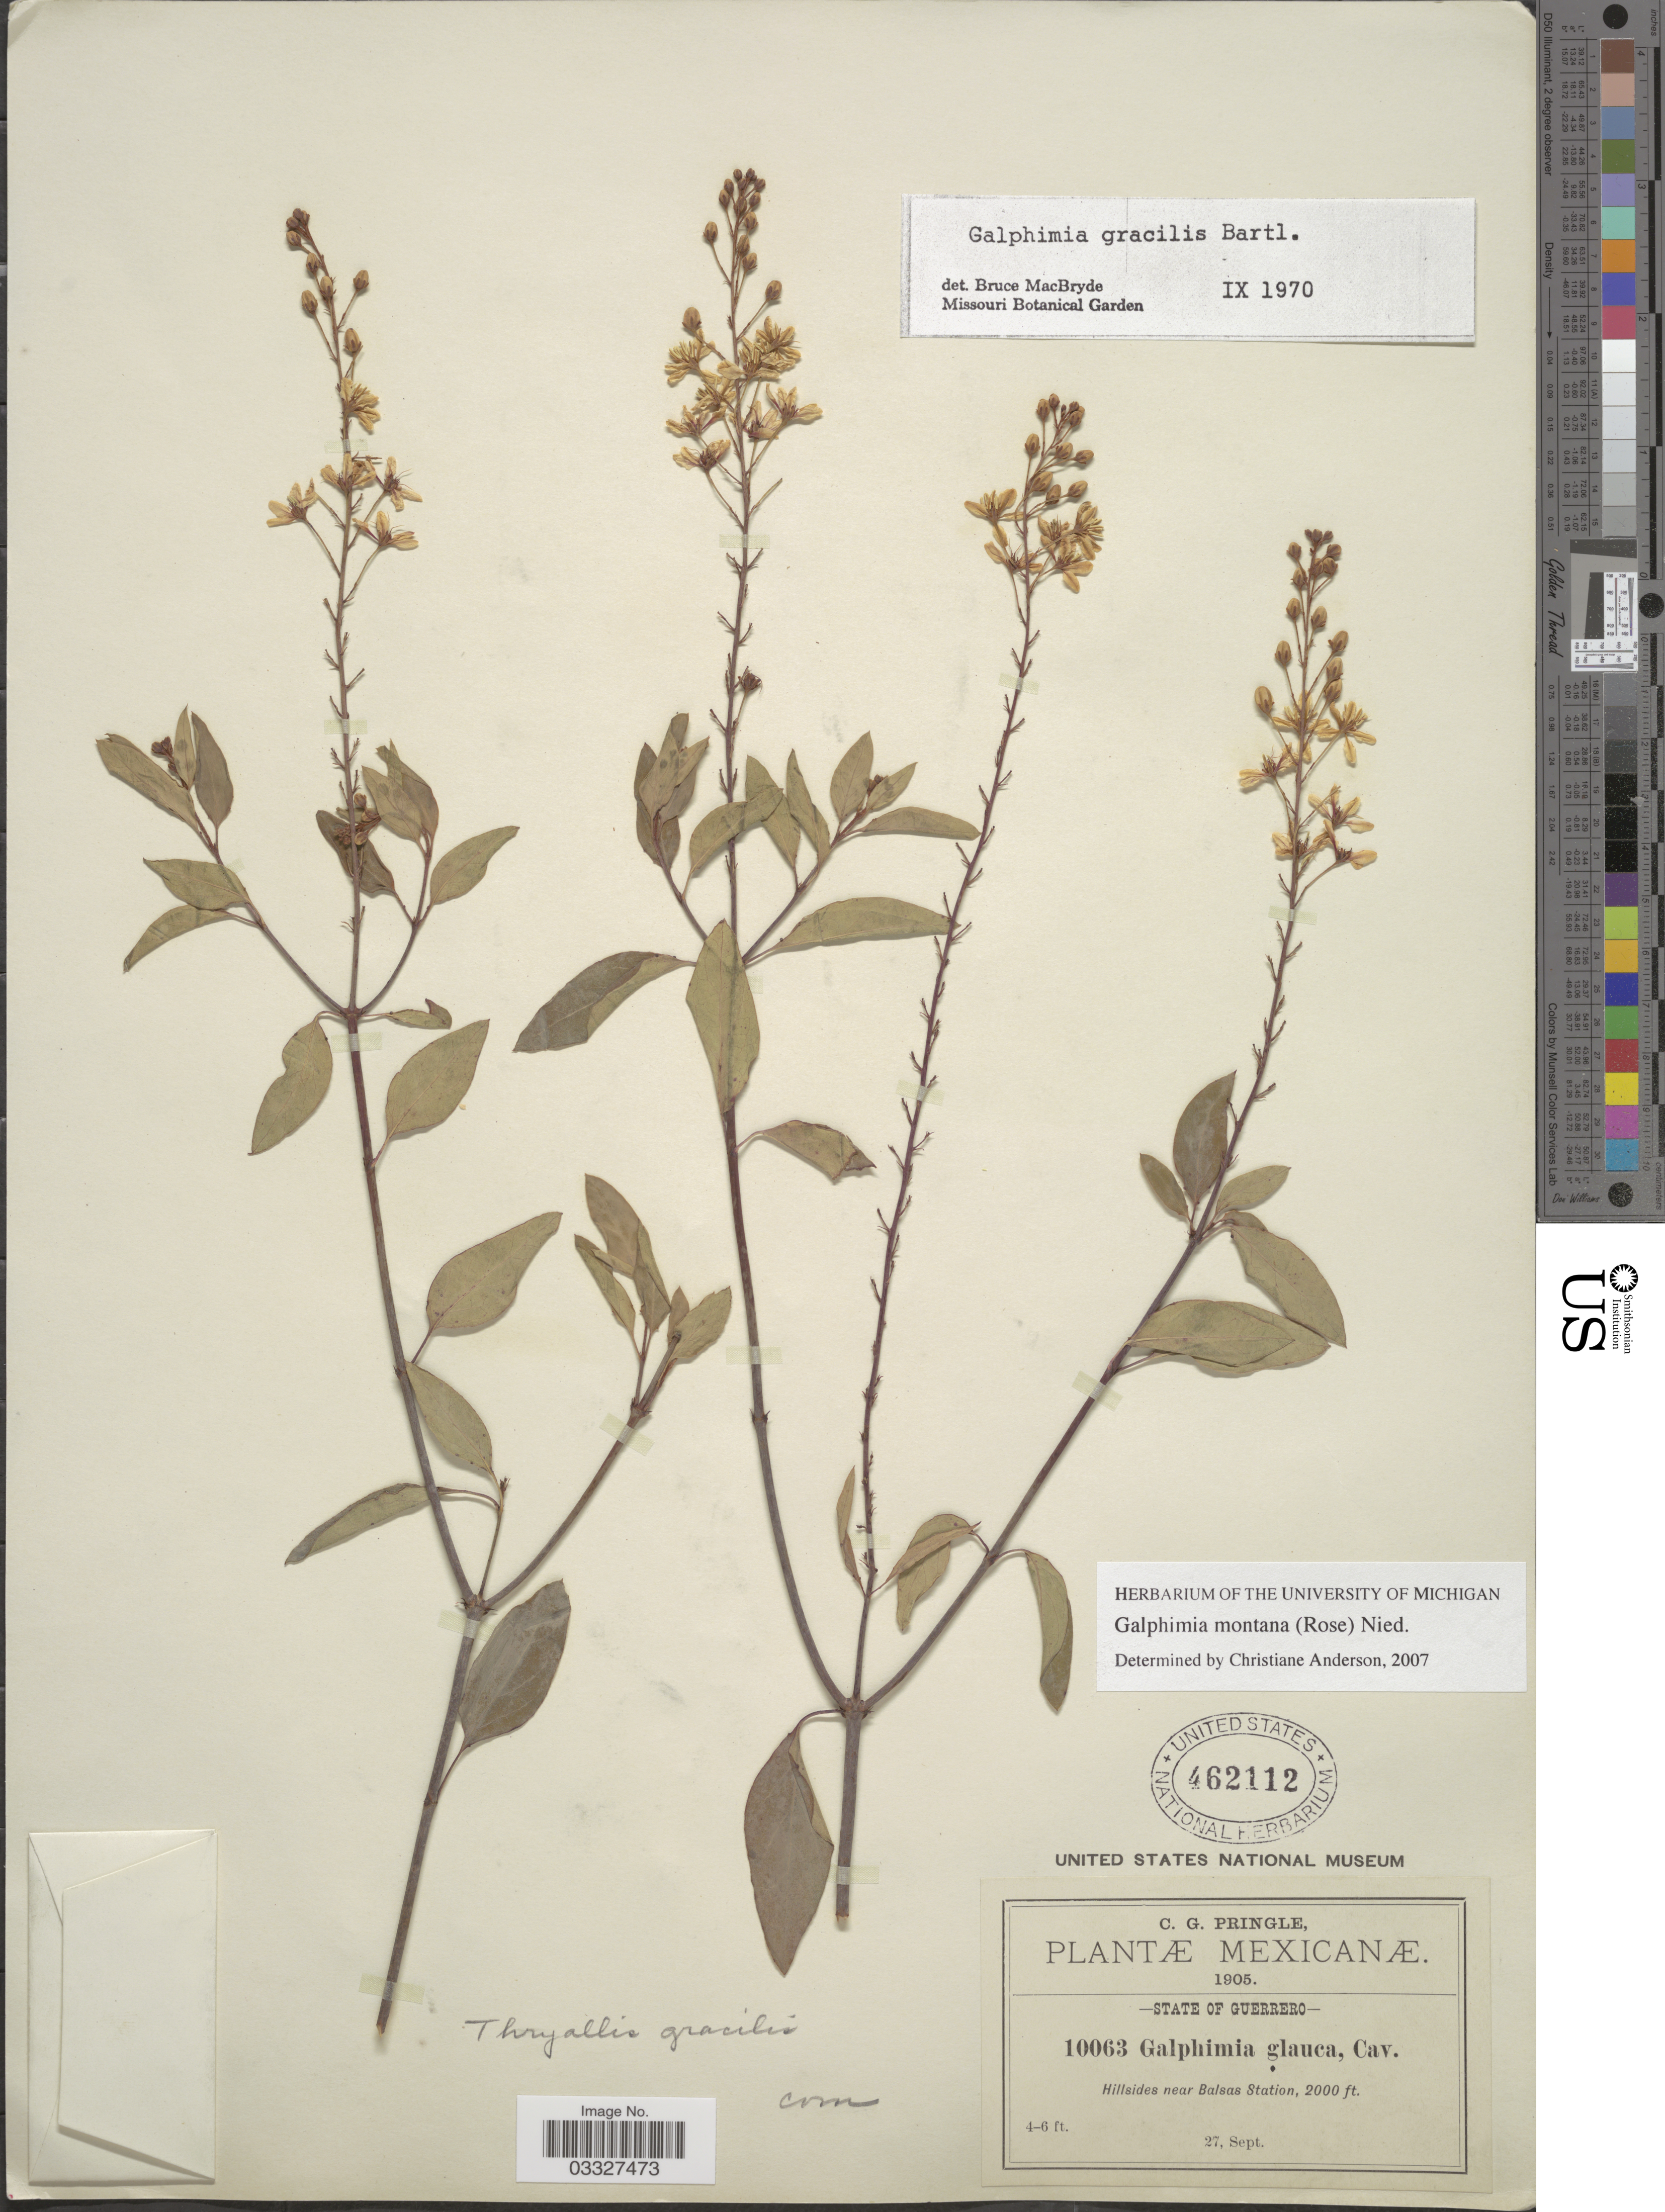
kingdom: Plantae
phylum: Tracheophyta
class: Magnoliopsida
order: Malpighiales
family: Malpighiaceae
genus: Galphimia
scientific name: Galphimia montana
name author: (Rose) Nied.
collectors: C. G. Pringle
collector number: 10063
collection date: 1905-09-27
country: Mexico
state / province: Guerrero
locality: Hillsides near Balsas Station.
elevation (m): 610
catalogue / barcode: US 462112